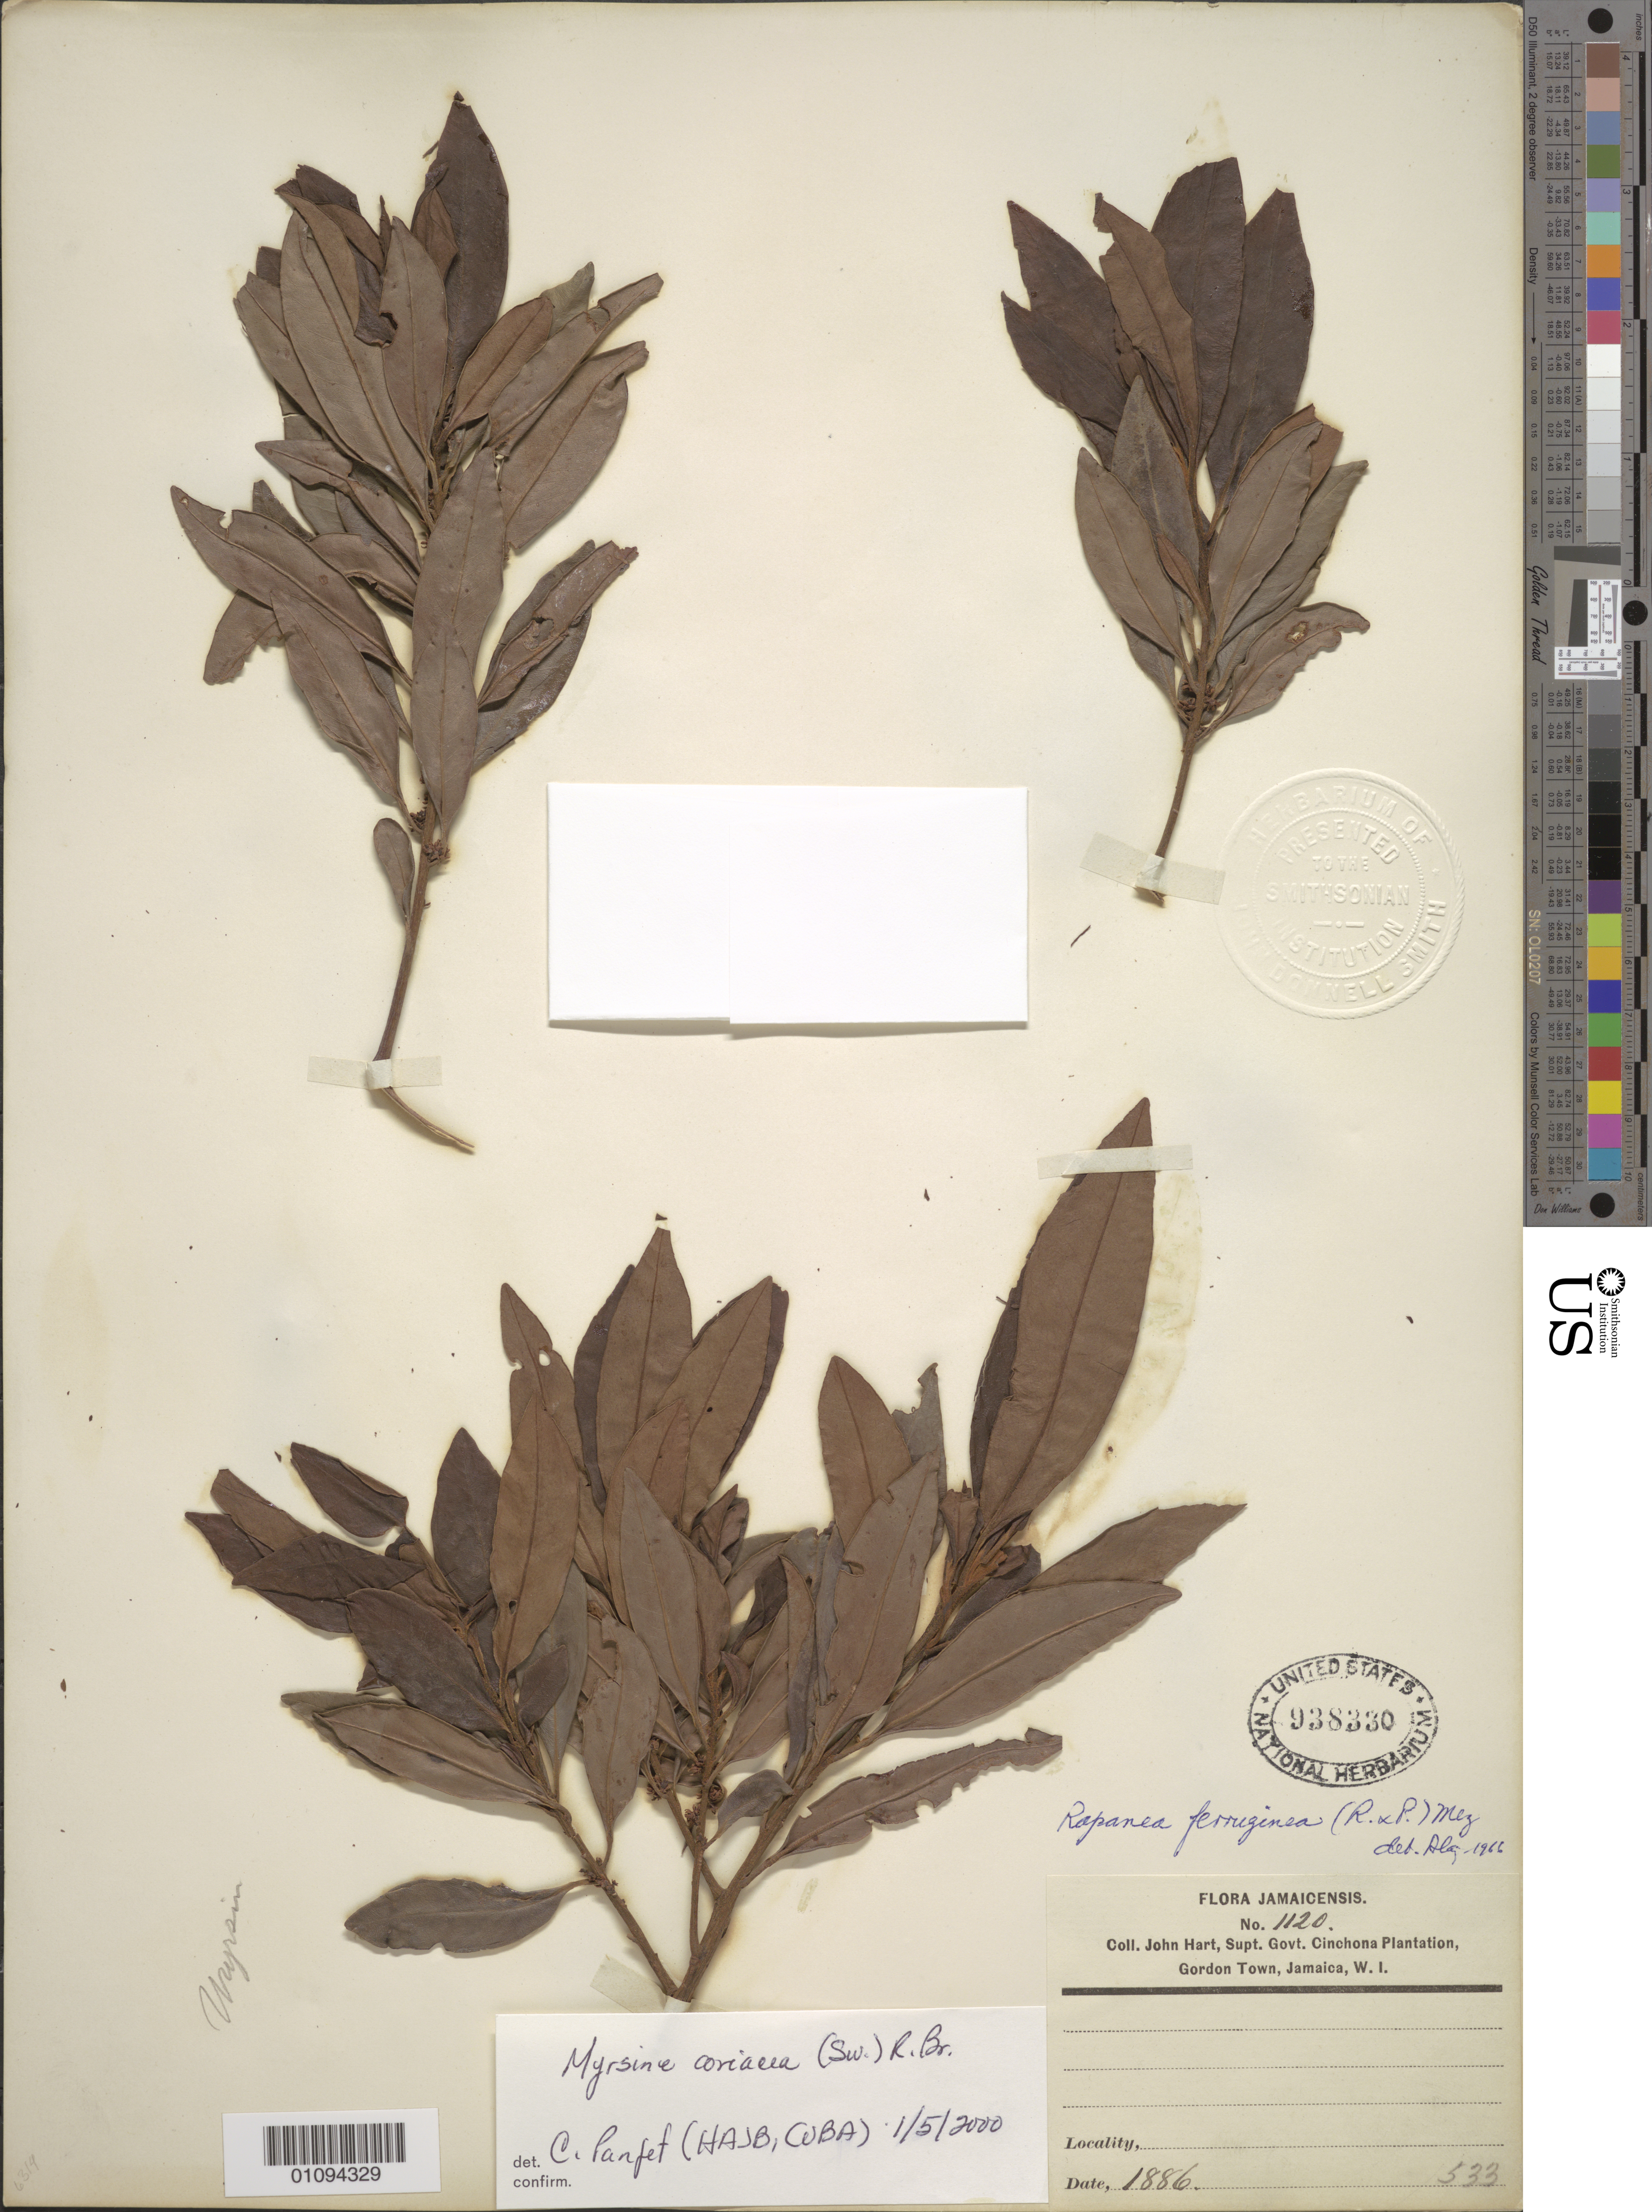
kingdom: Plantae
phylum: Tracheophyta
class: Magnoliopsida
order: Ericales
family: Primulaceae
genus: Myrsine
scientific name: Myrsine coriacea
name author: (Sw.) R. Br. ex Roem. & Schult.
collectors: J. Hart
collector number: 1120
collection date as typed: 1886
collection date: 1886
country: Jamaica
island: Jamaica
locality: Gordon Town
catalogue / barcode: US 938330